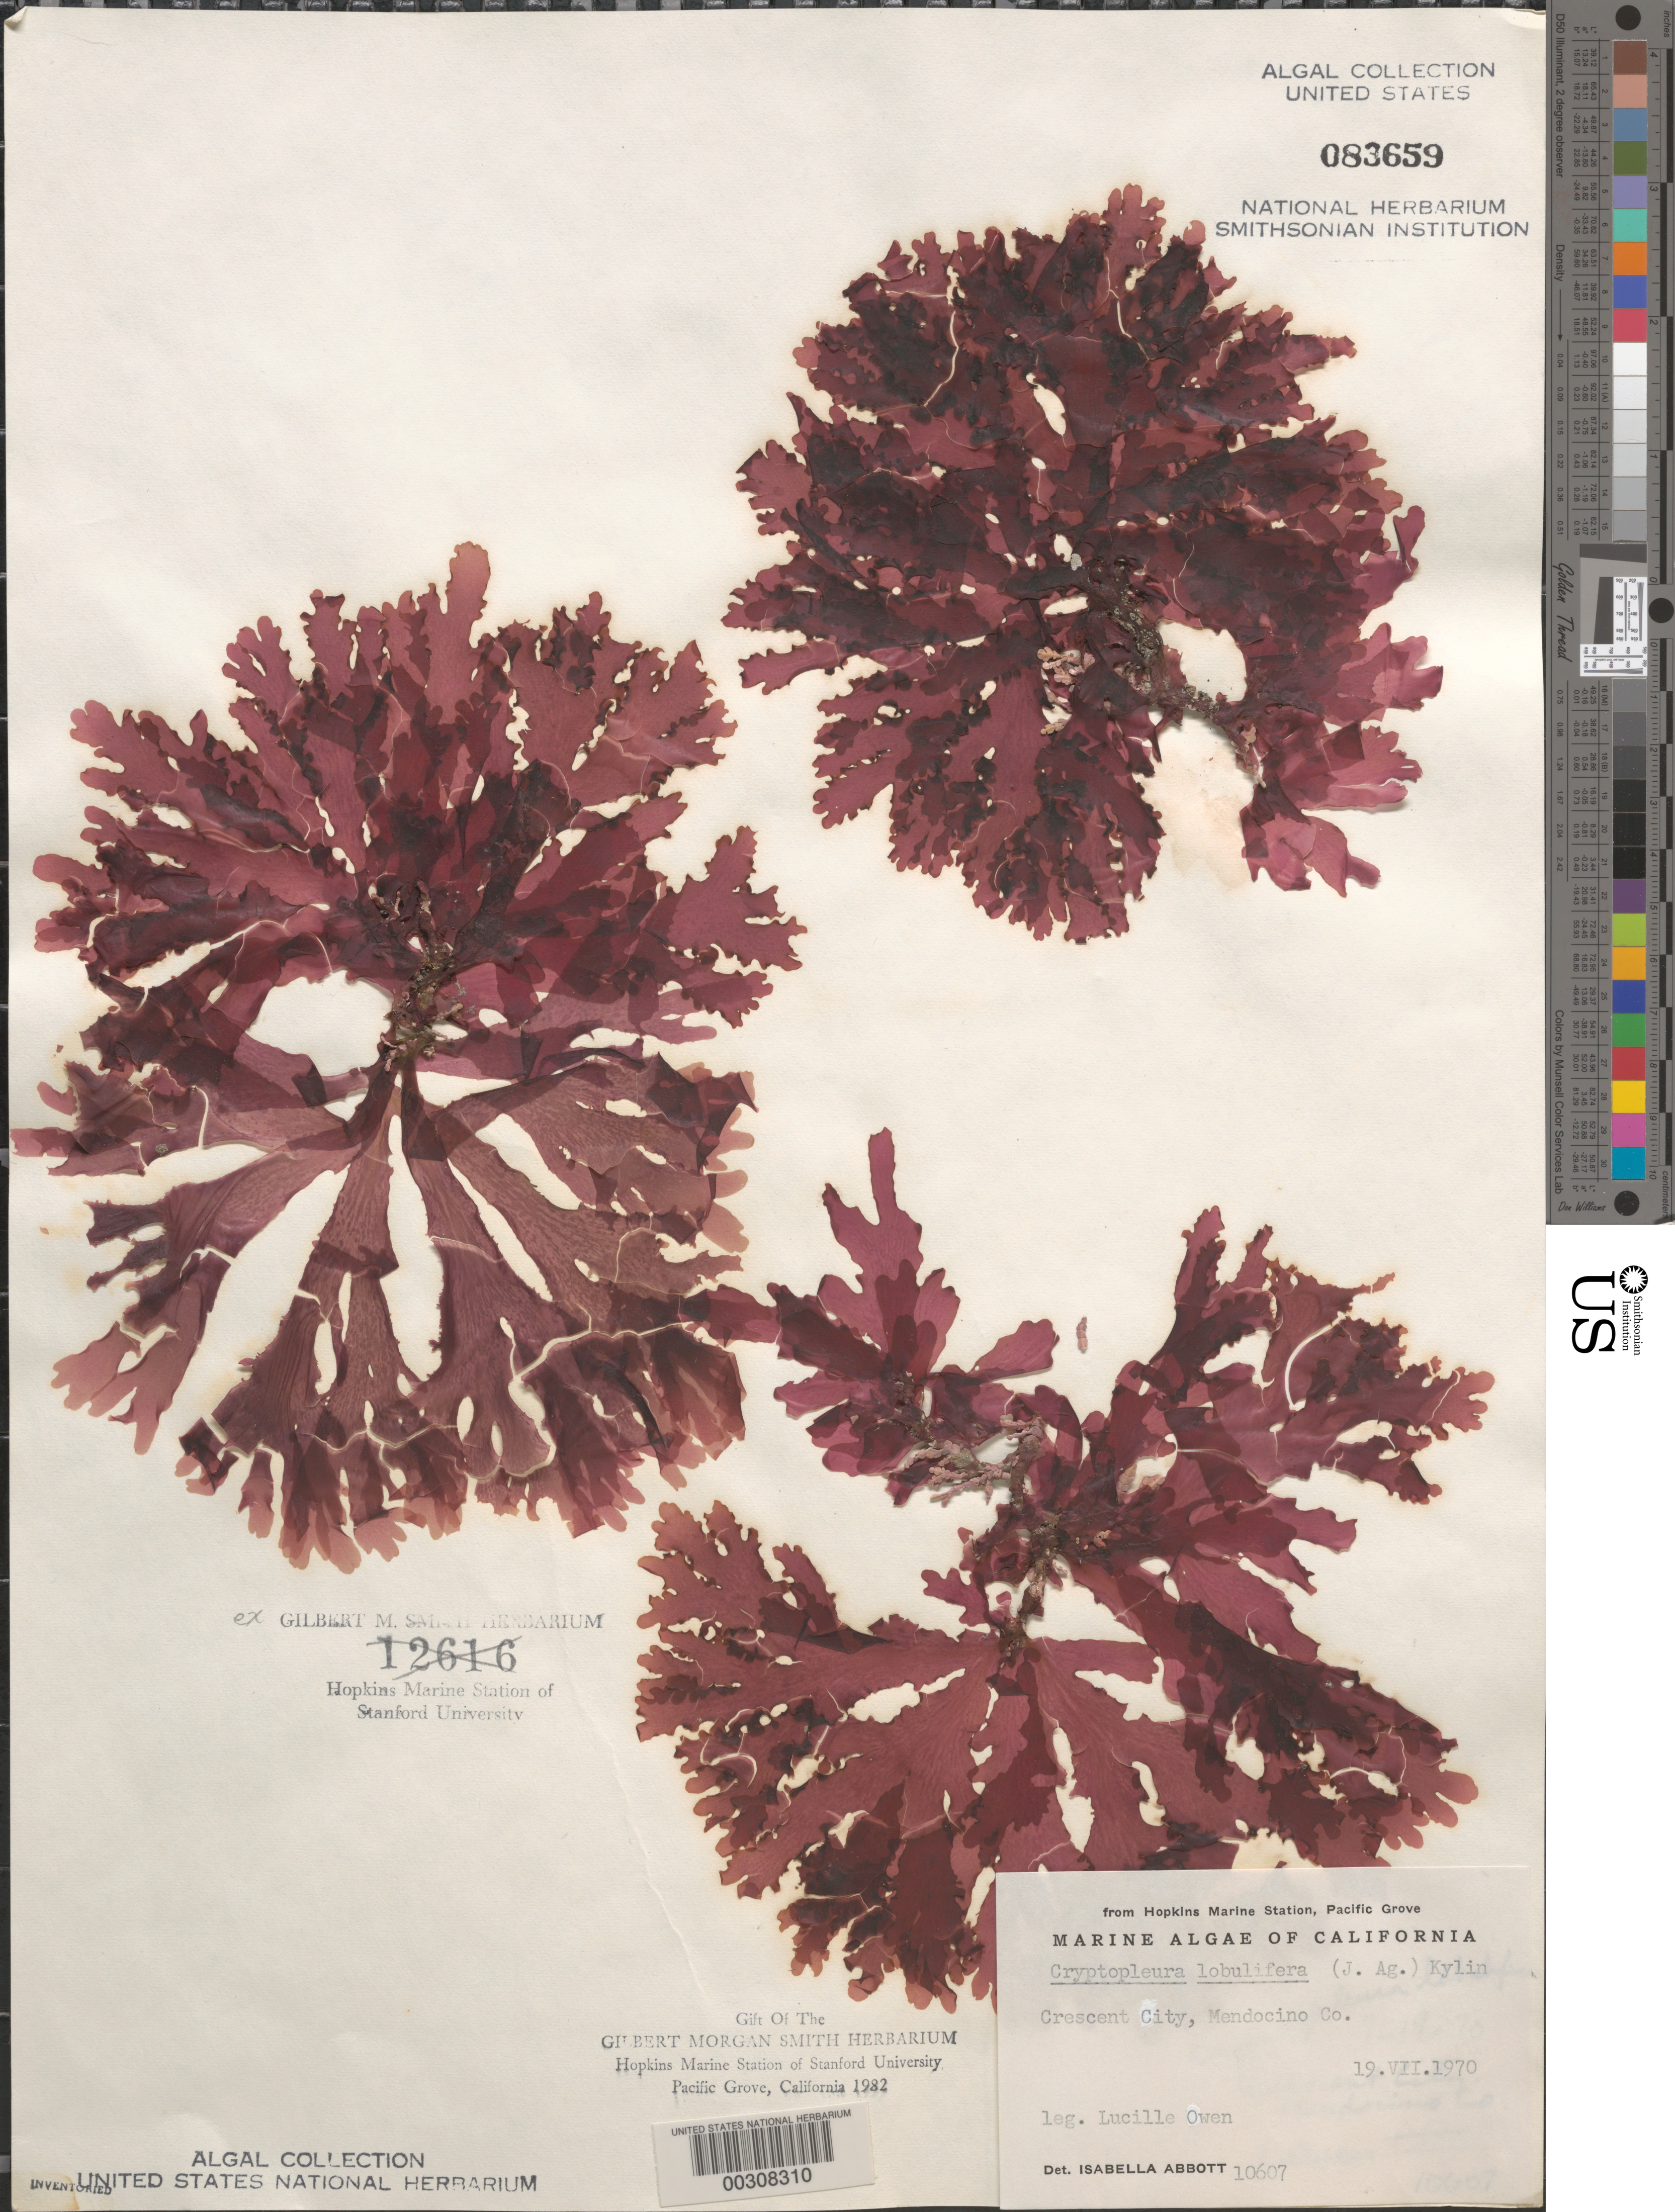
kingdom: Plantae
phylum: Rhodophyta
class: Florideophyceae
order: Ceramiales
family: Delesseriaceae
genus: Cryptopleura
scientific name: Cryptopleura lobulifera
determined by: Abbott, Isabella A.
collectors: L. Owen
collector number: IAA 10607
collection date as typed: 19 Jul 1970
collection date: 1970-07-19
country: United States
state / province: California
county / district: Del Norte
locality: Crescent City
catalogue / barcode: US 83659